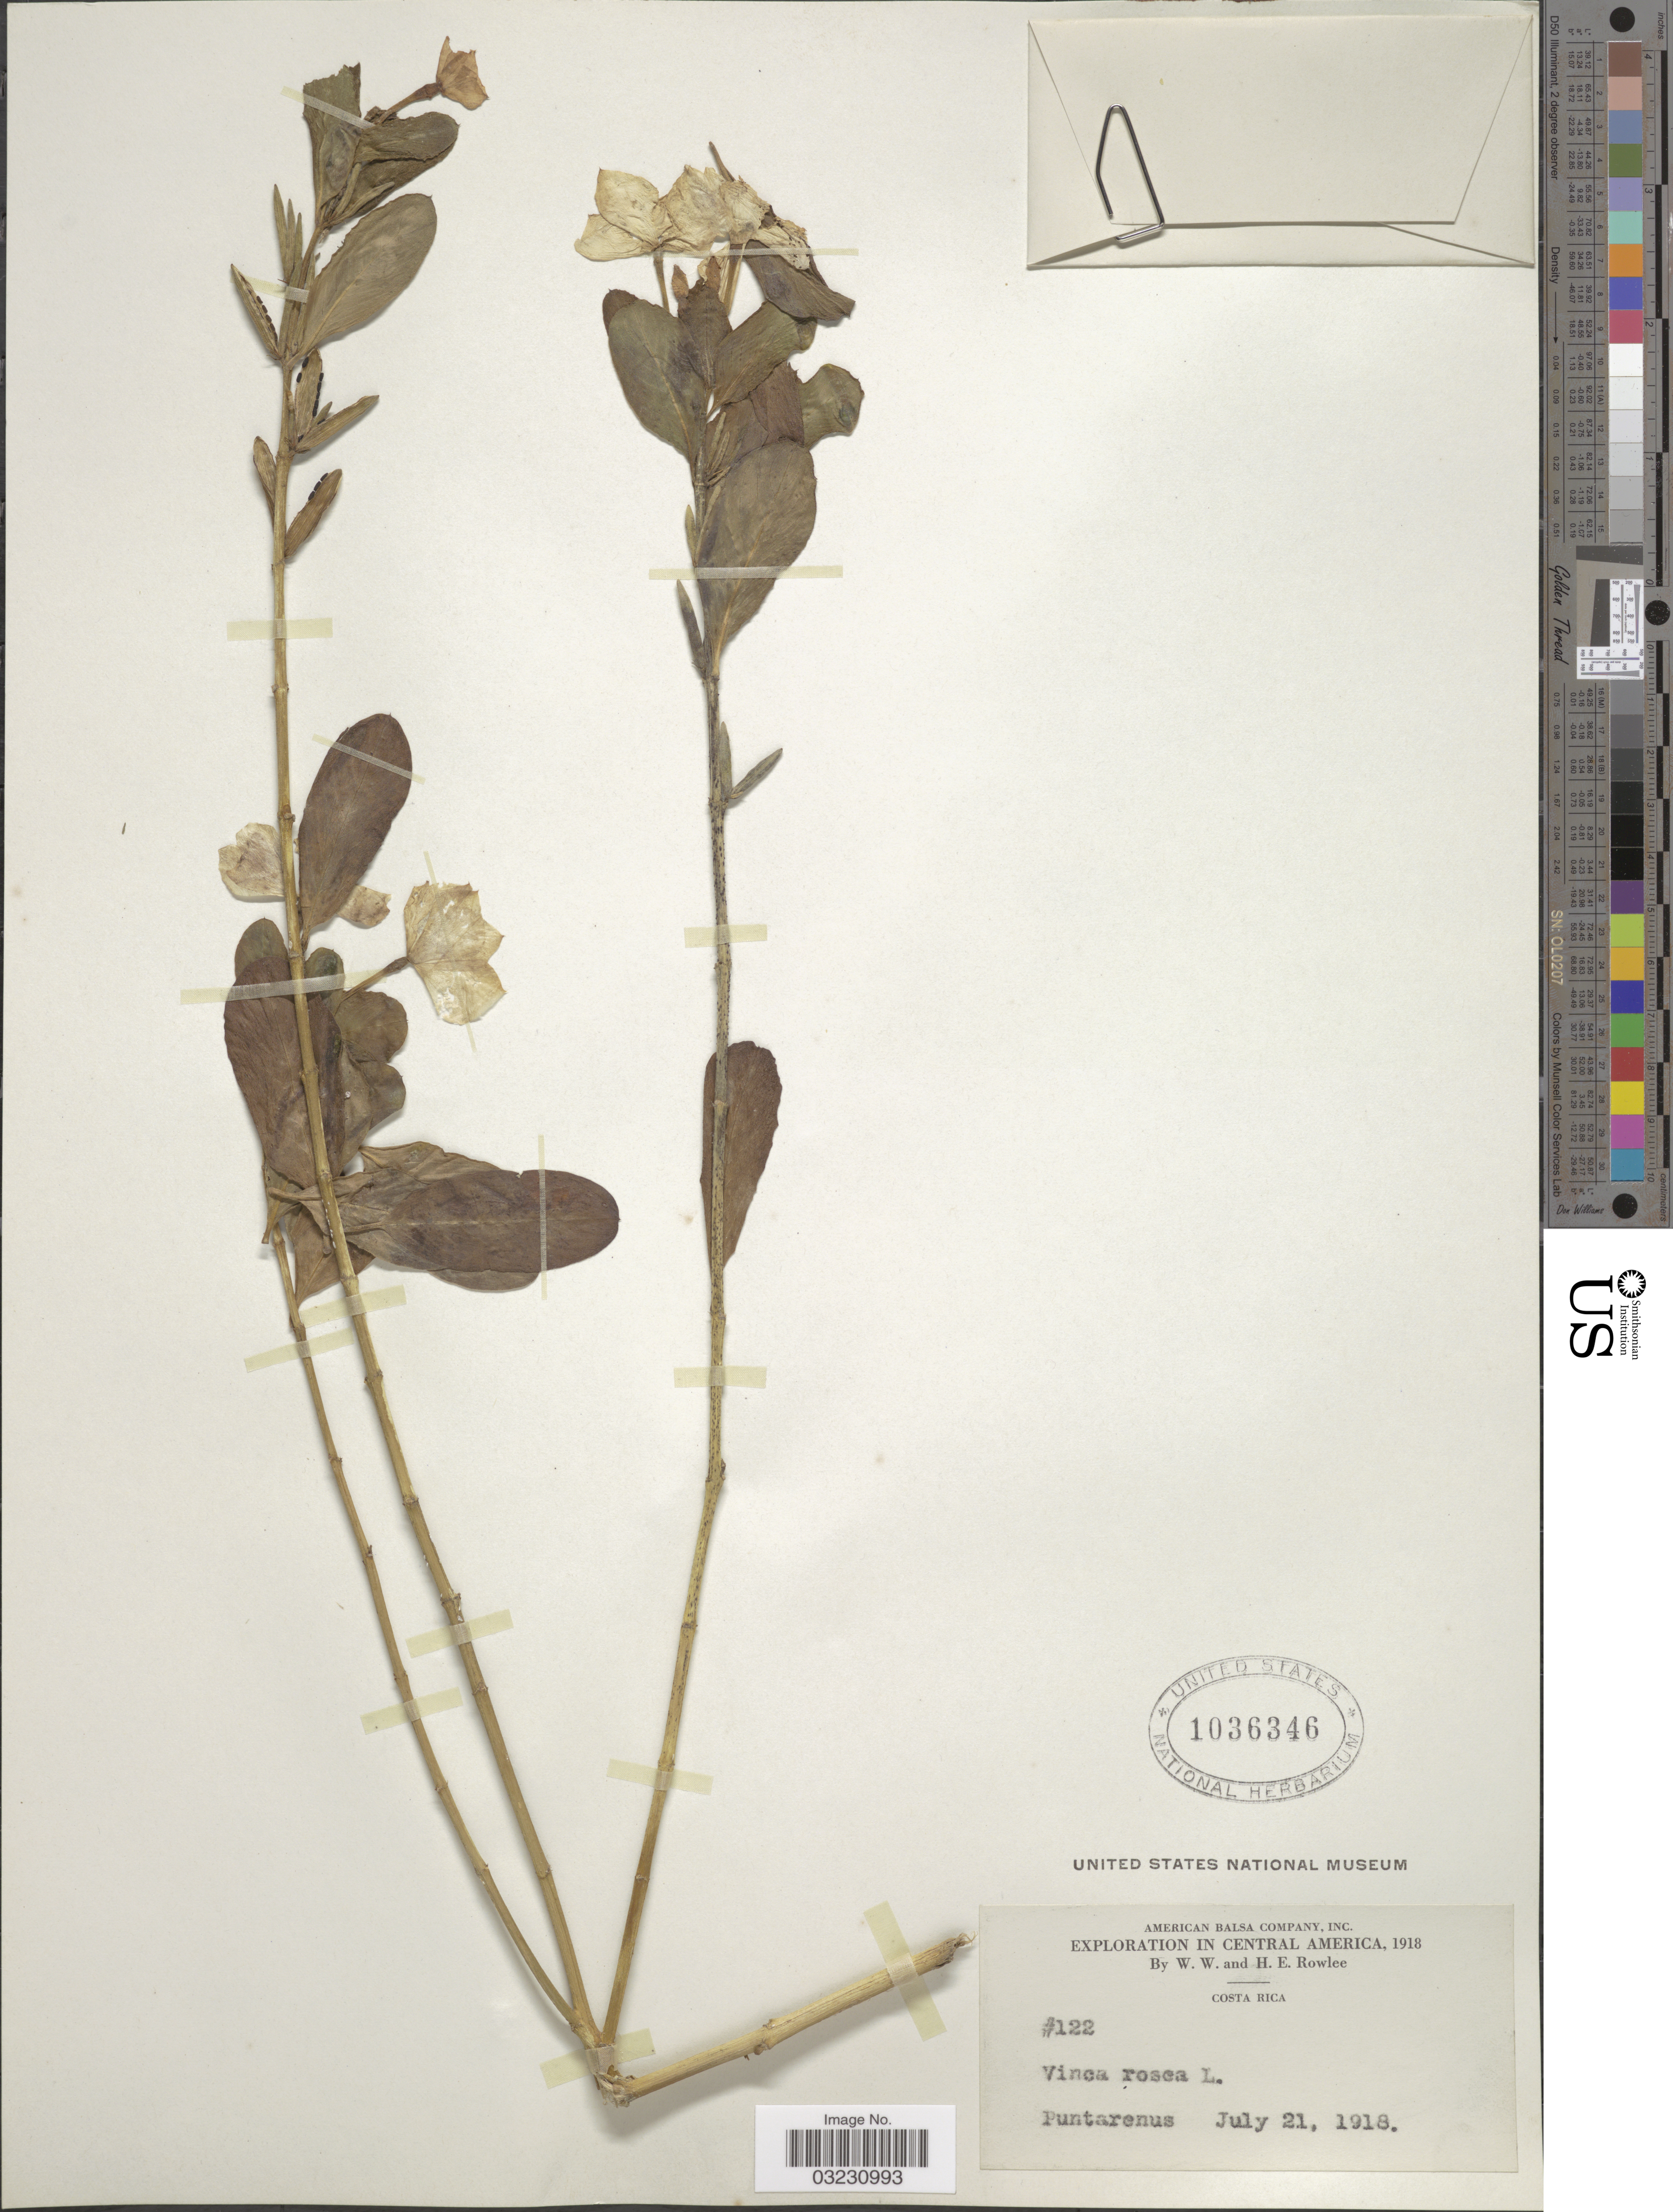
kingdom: Plantae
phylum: Tracheophyta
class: Magnoliopsida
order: Gentianales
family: Apocynaceae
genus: Vinca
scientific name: Vinca rosea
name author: L.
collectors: W. W. Rowlee & H. E. Rowlee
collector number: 122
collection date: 1918-07-21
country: Costa Rica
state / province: Puntarenas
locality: Puntarenus.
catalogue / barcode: US 1036346